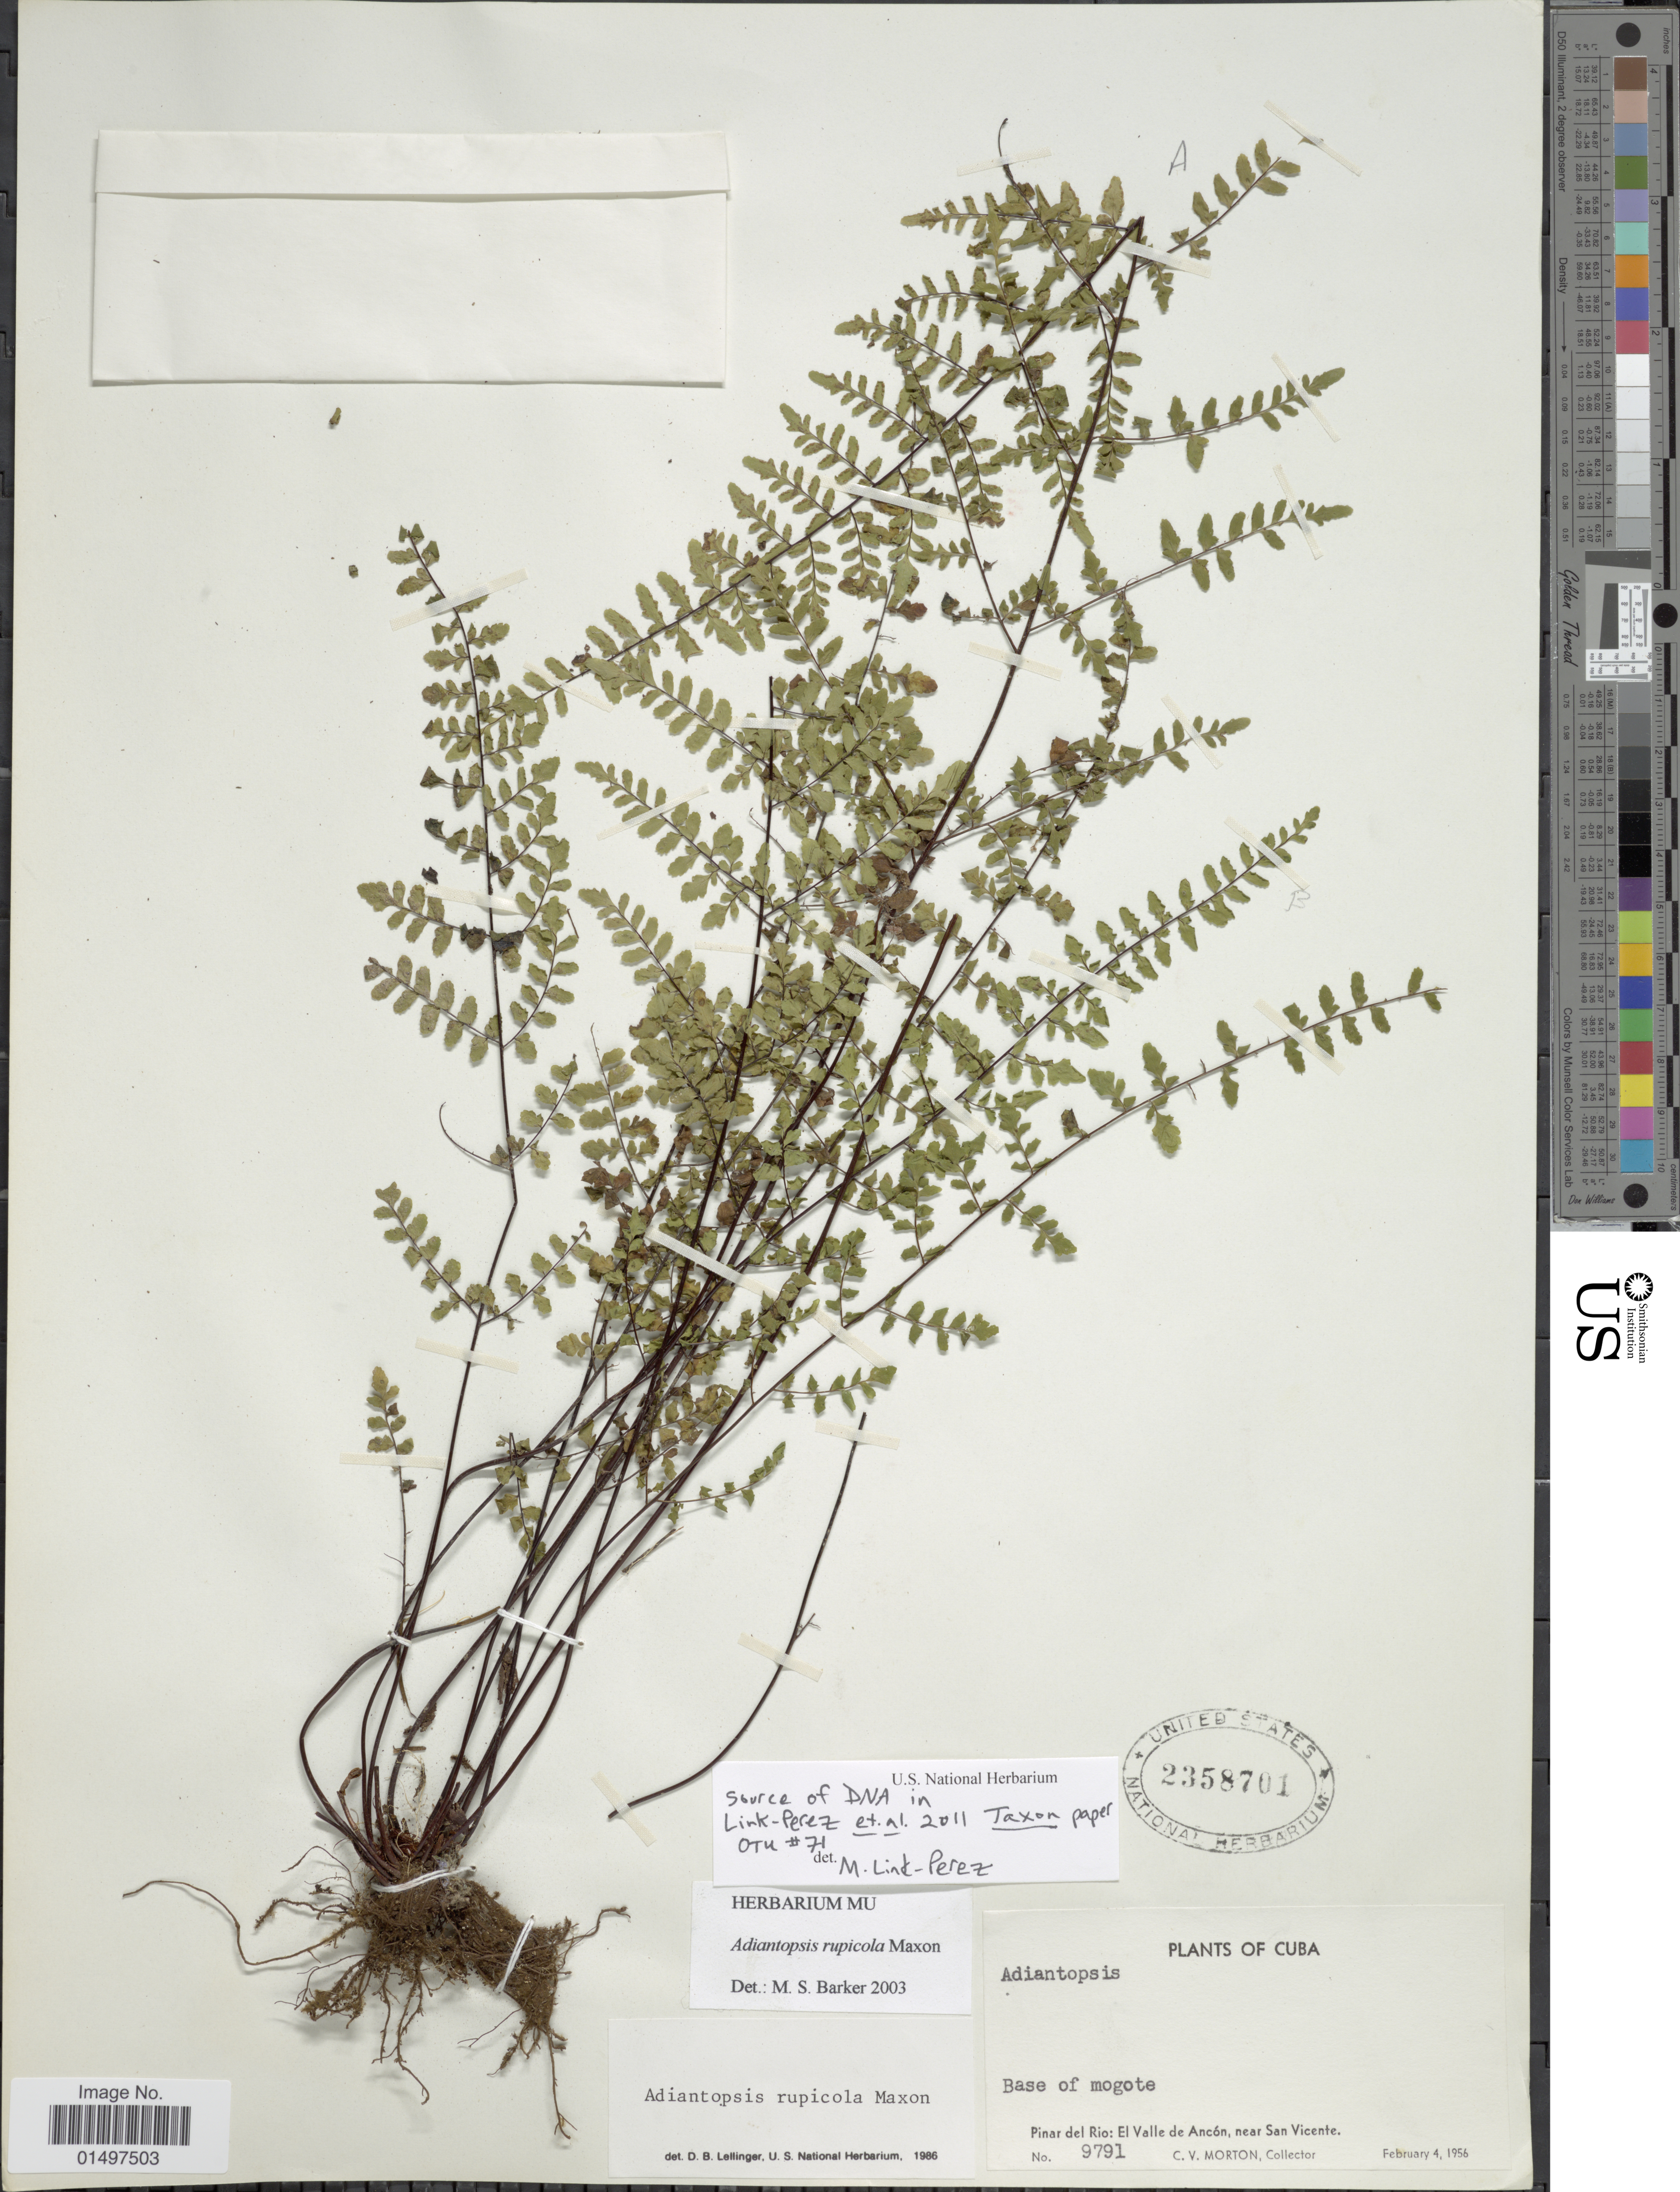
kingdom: Plantae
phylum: Tracheophyta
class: Polypodiopsida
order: Polypodiales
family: Pteridaceae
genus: Adiantopsis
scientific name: Adiantopsis rupicola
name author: Maxon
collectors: C. V. Morton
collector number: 9791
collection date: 1956-02-04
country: Cuba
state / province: Pinar del Río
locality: El Valle de Ancon, near San Vicente. Base of mogote.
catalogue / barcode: US 2358701